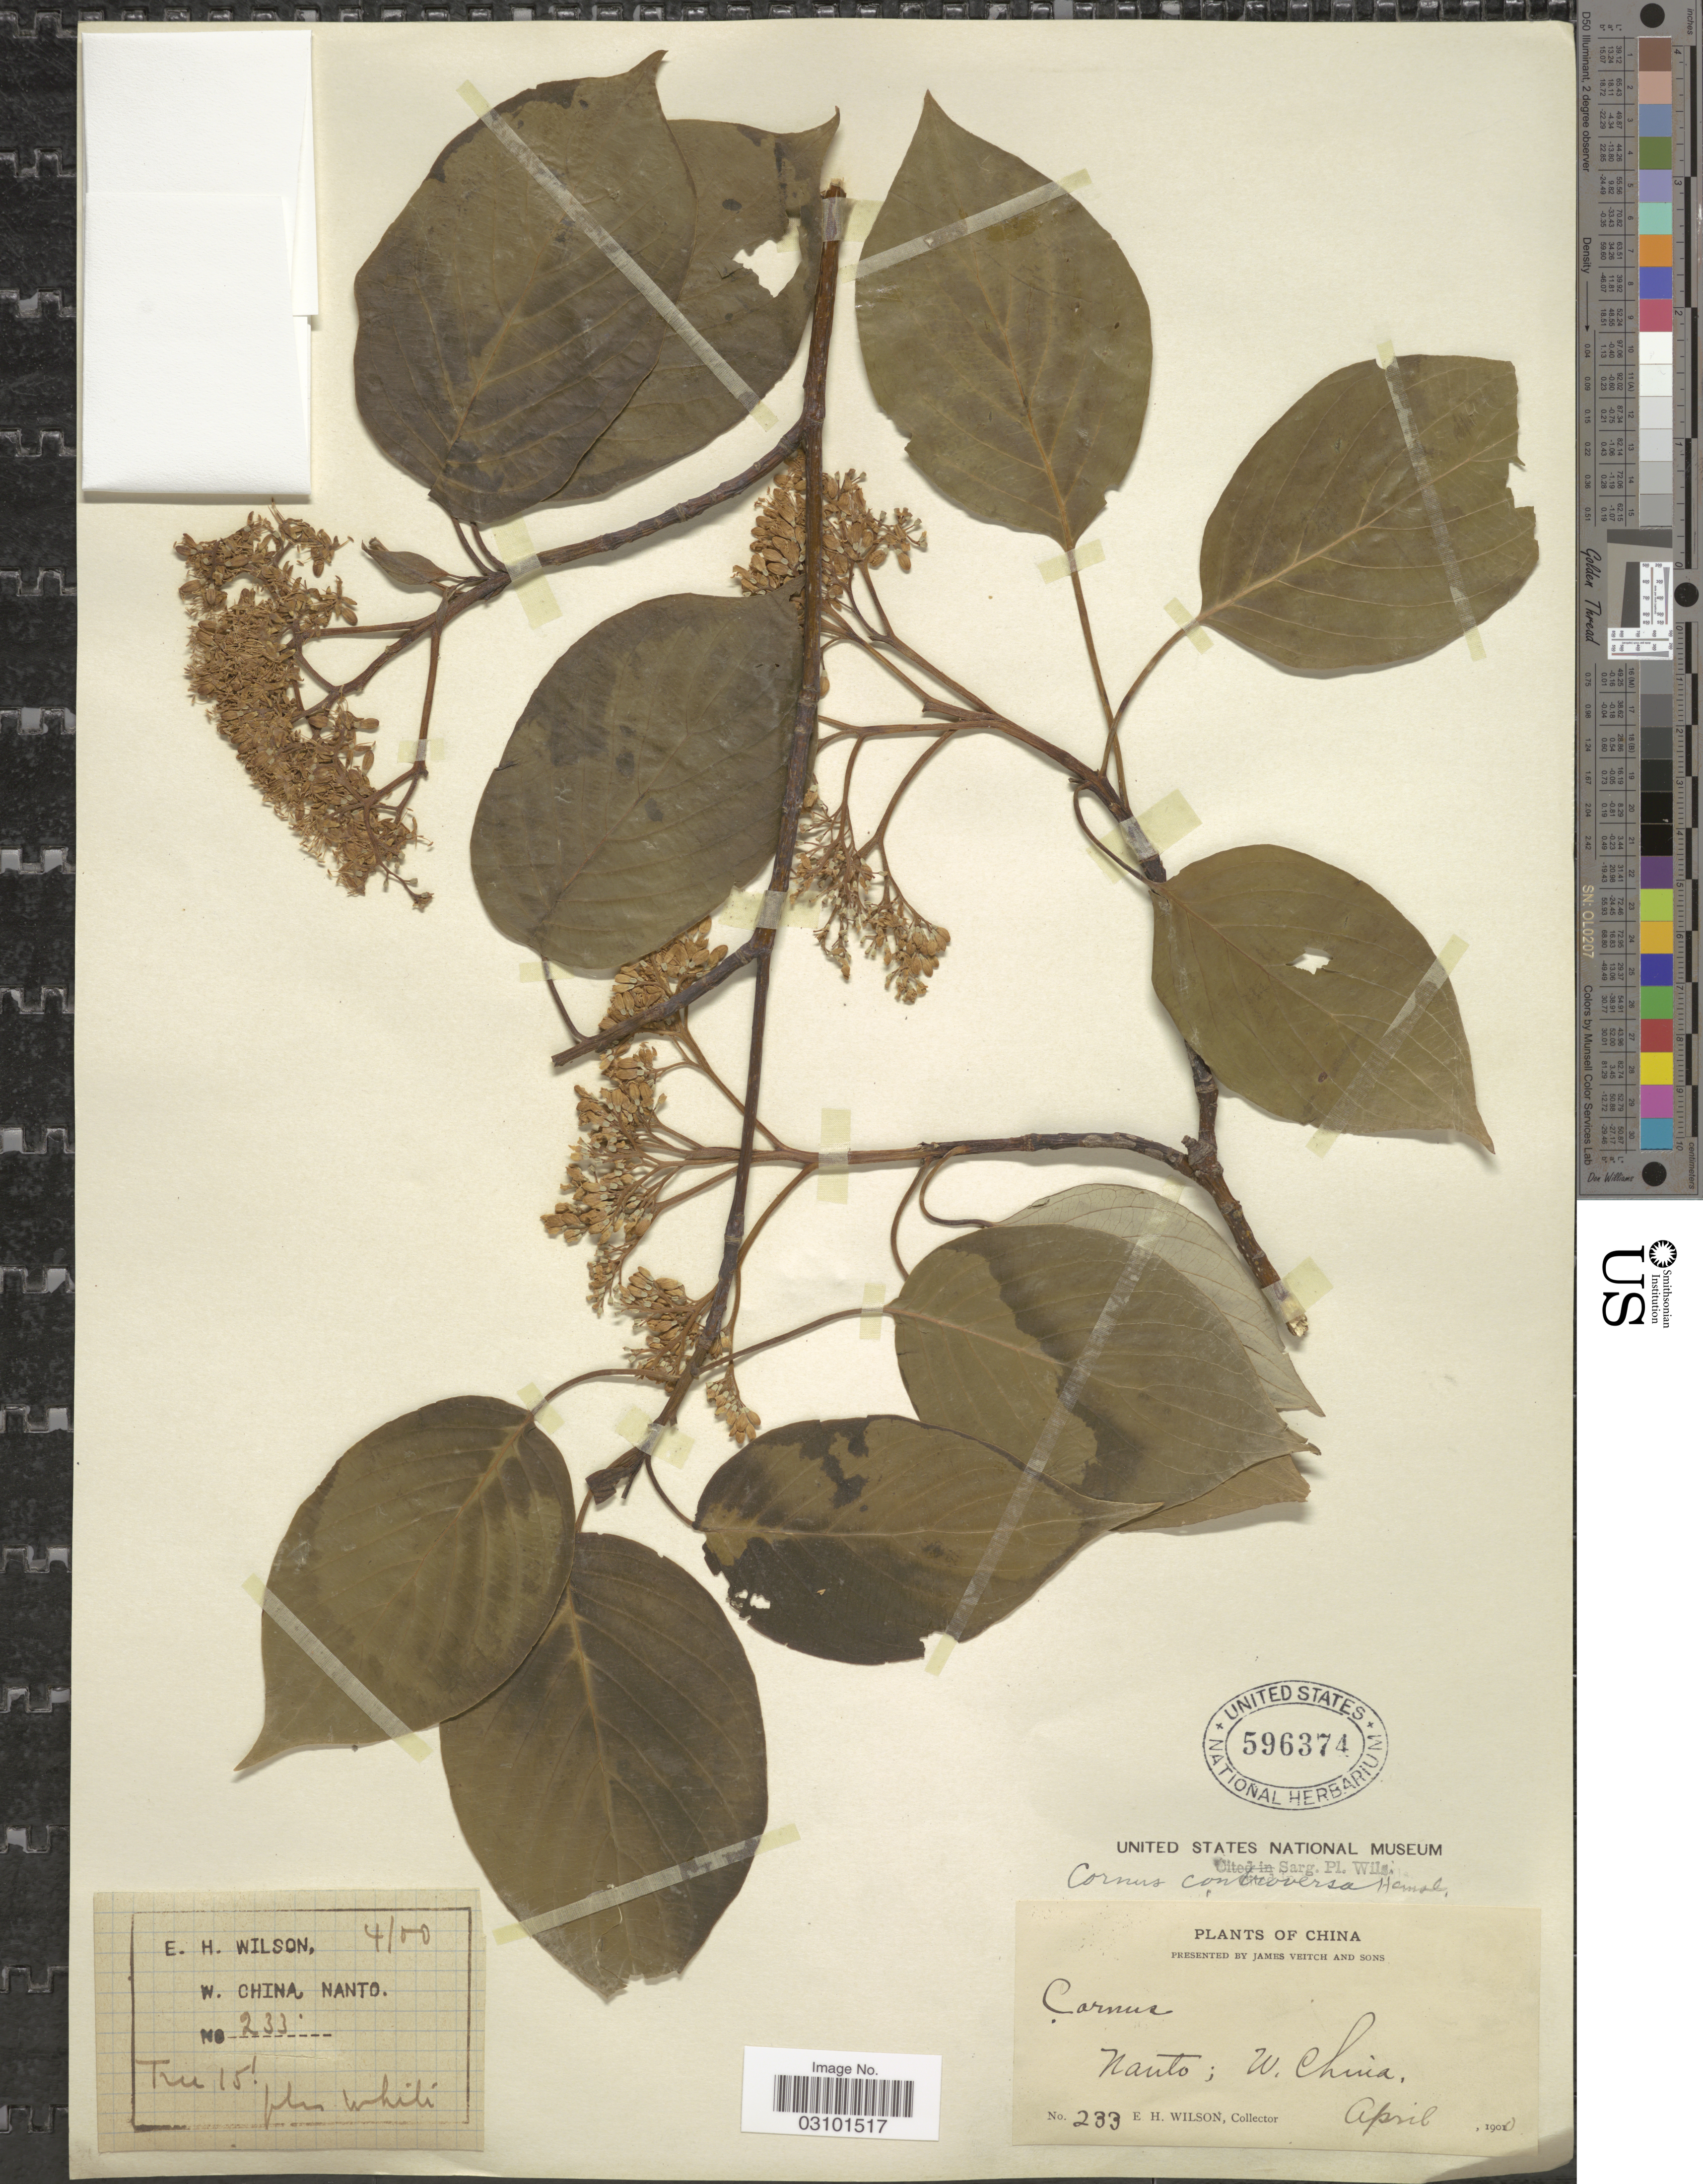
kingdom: Plantae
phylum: Tracheophyta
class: Magnoliopsida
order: Cornales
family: Cornaceae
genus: Cornus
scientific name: Cornus controversa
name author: Hemsl.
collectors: E. Wilson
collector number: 233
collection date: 1900-04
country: China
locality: W. China, Nanto.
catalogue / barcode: US 596374